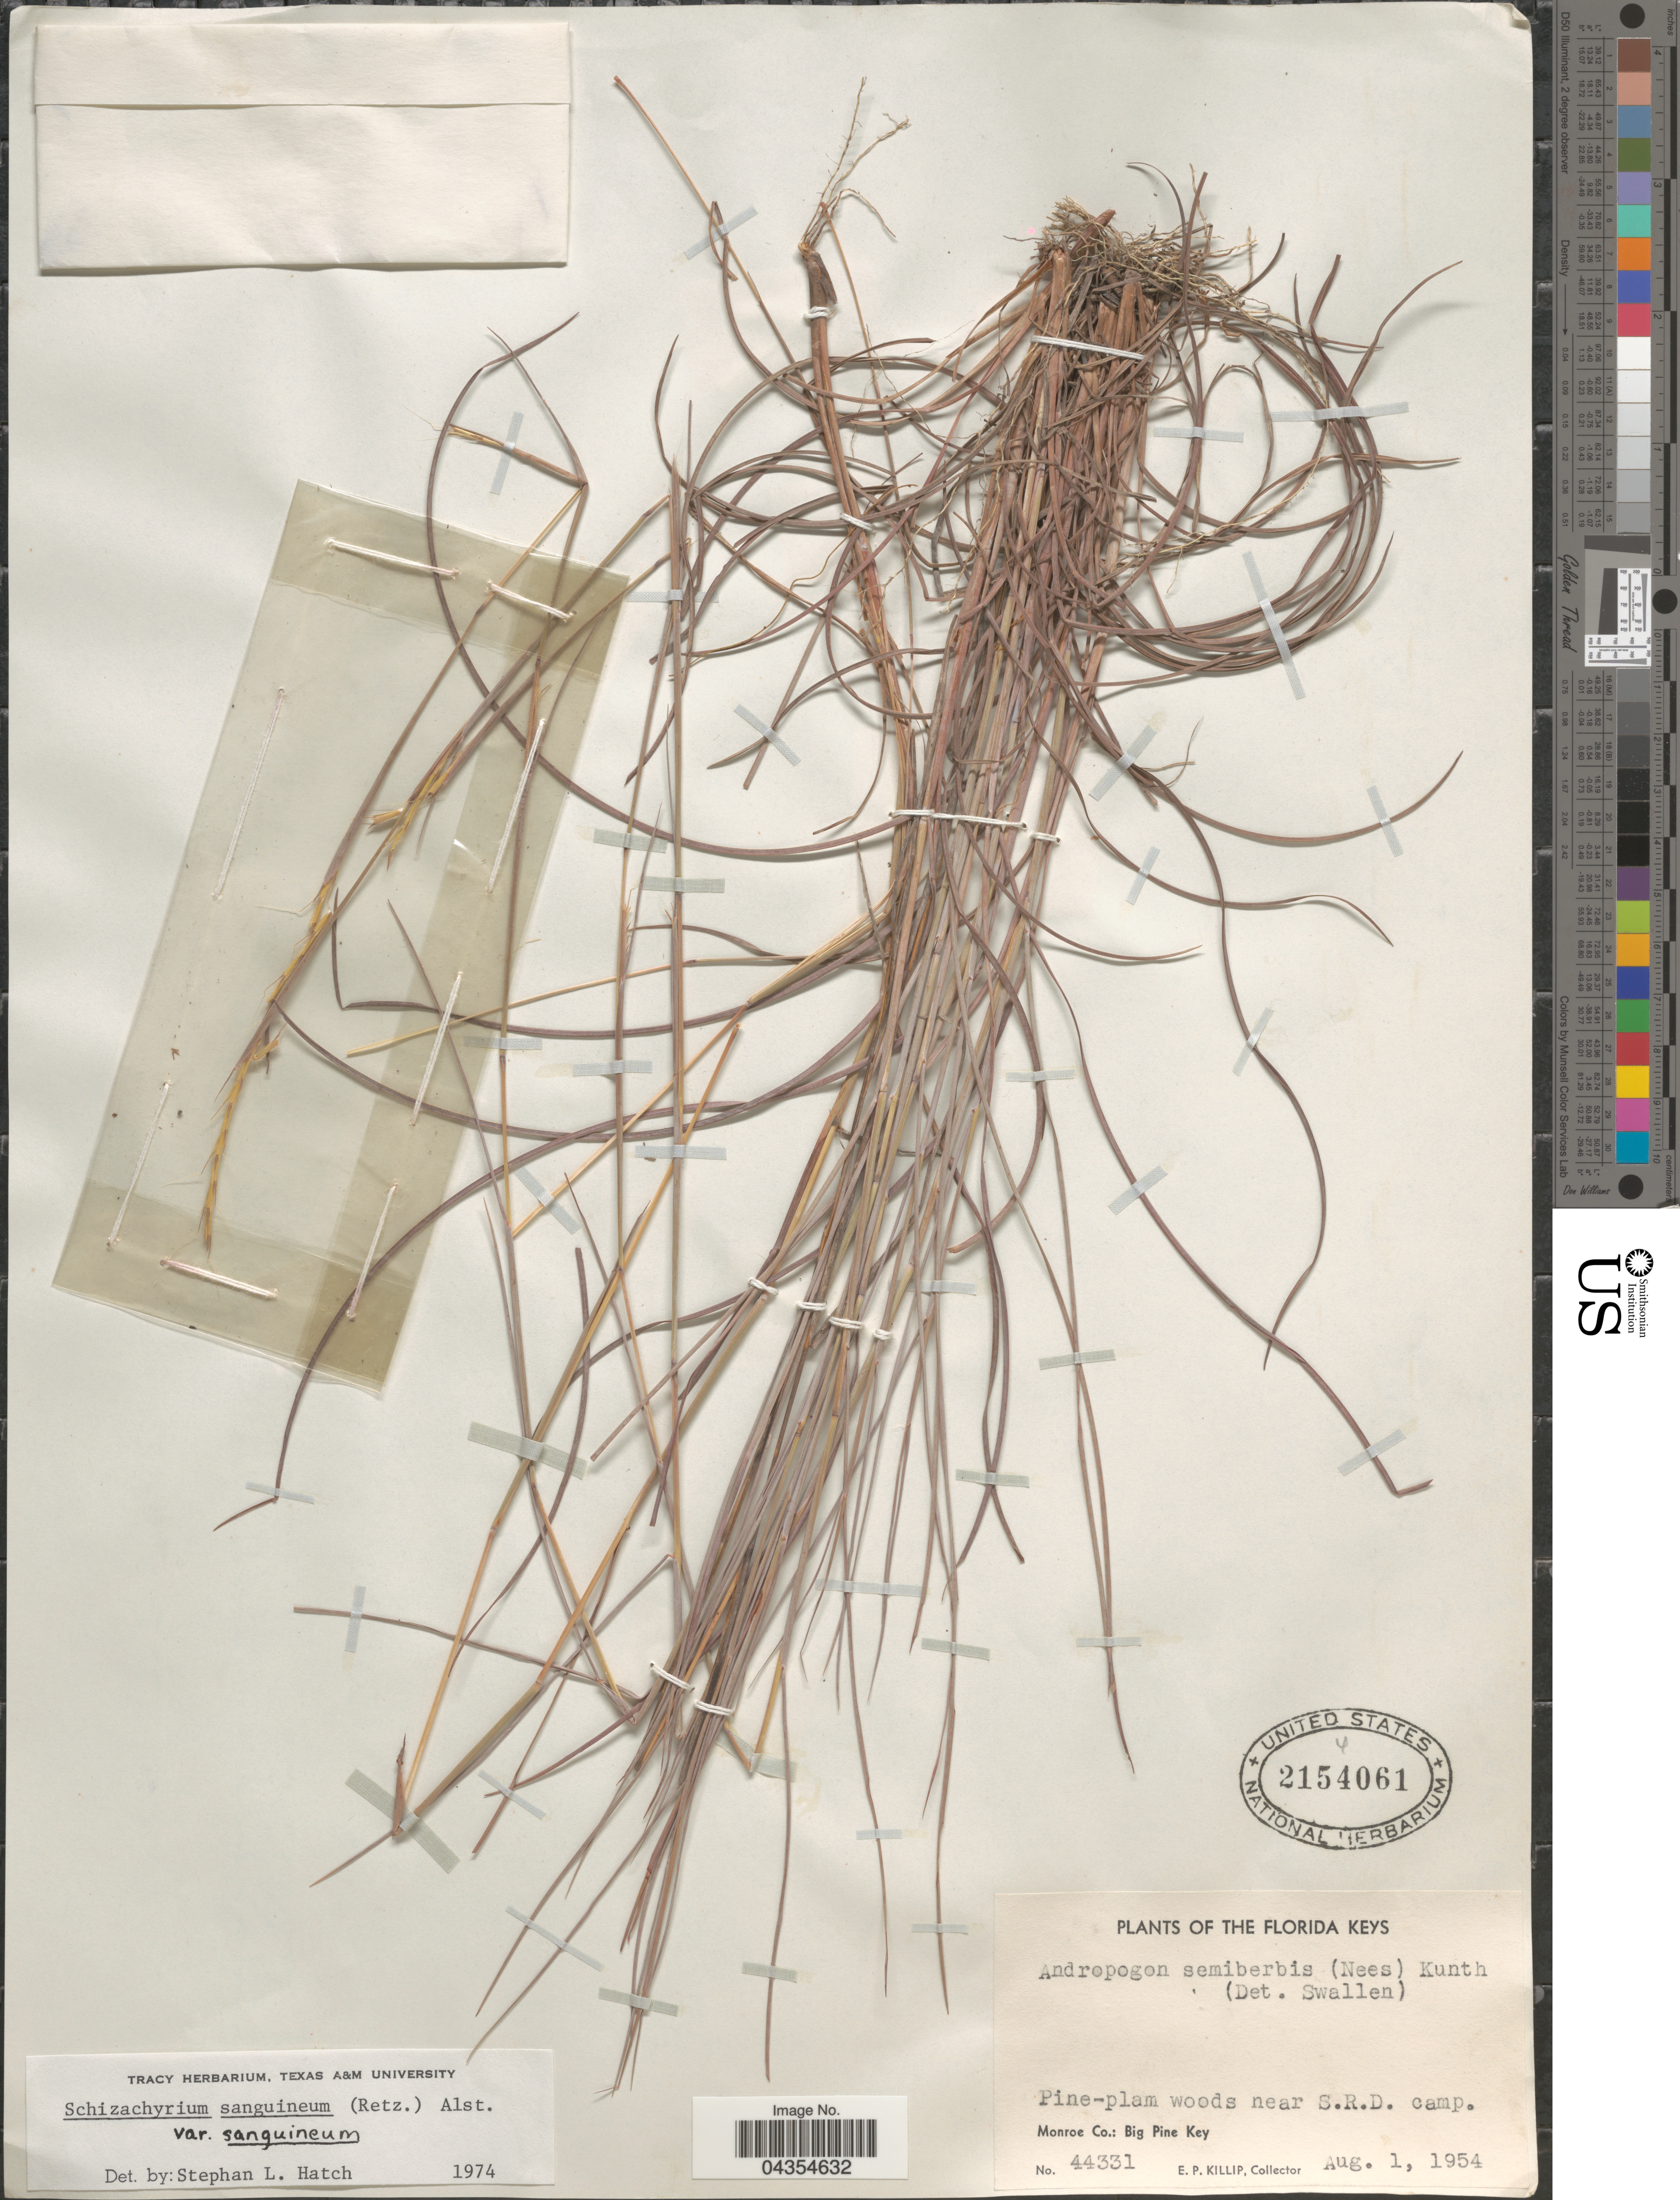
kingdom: Plantae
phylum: Tracheophyta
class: Liliopsida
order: Poales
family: Poaceae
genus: Schizachyrium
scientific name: Schizachyrium sanguineum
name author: (Retz.) Alston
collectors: E. P. Killip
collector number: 44331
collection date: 1954-08-01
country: United States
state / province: Florida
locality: Florida Keys. Pine-plan woods near S. R. D. camp. Mount Co.: Big Pine Key.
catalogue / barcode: US 2154061